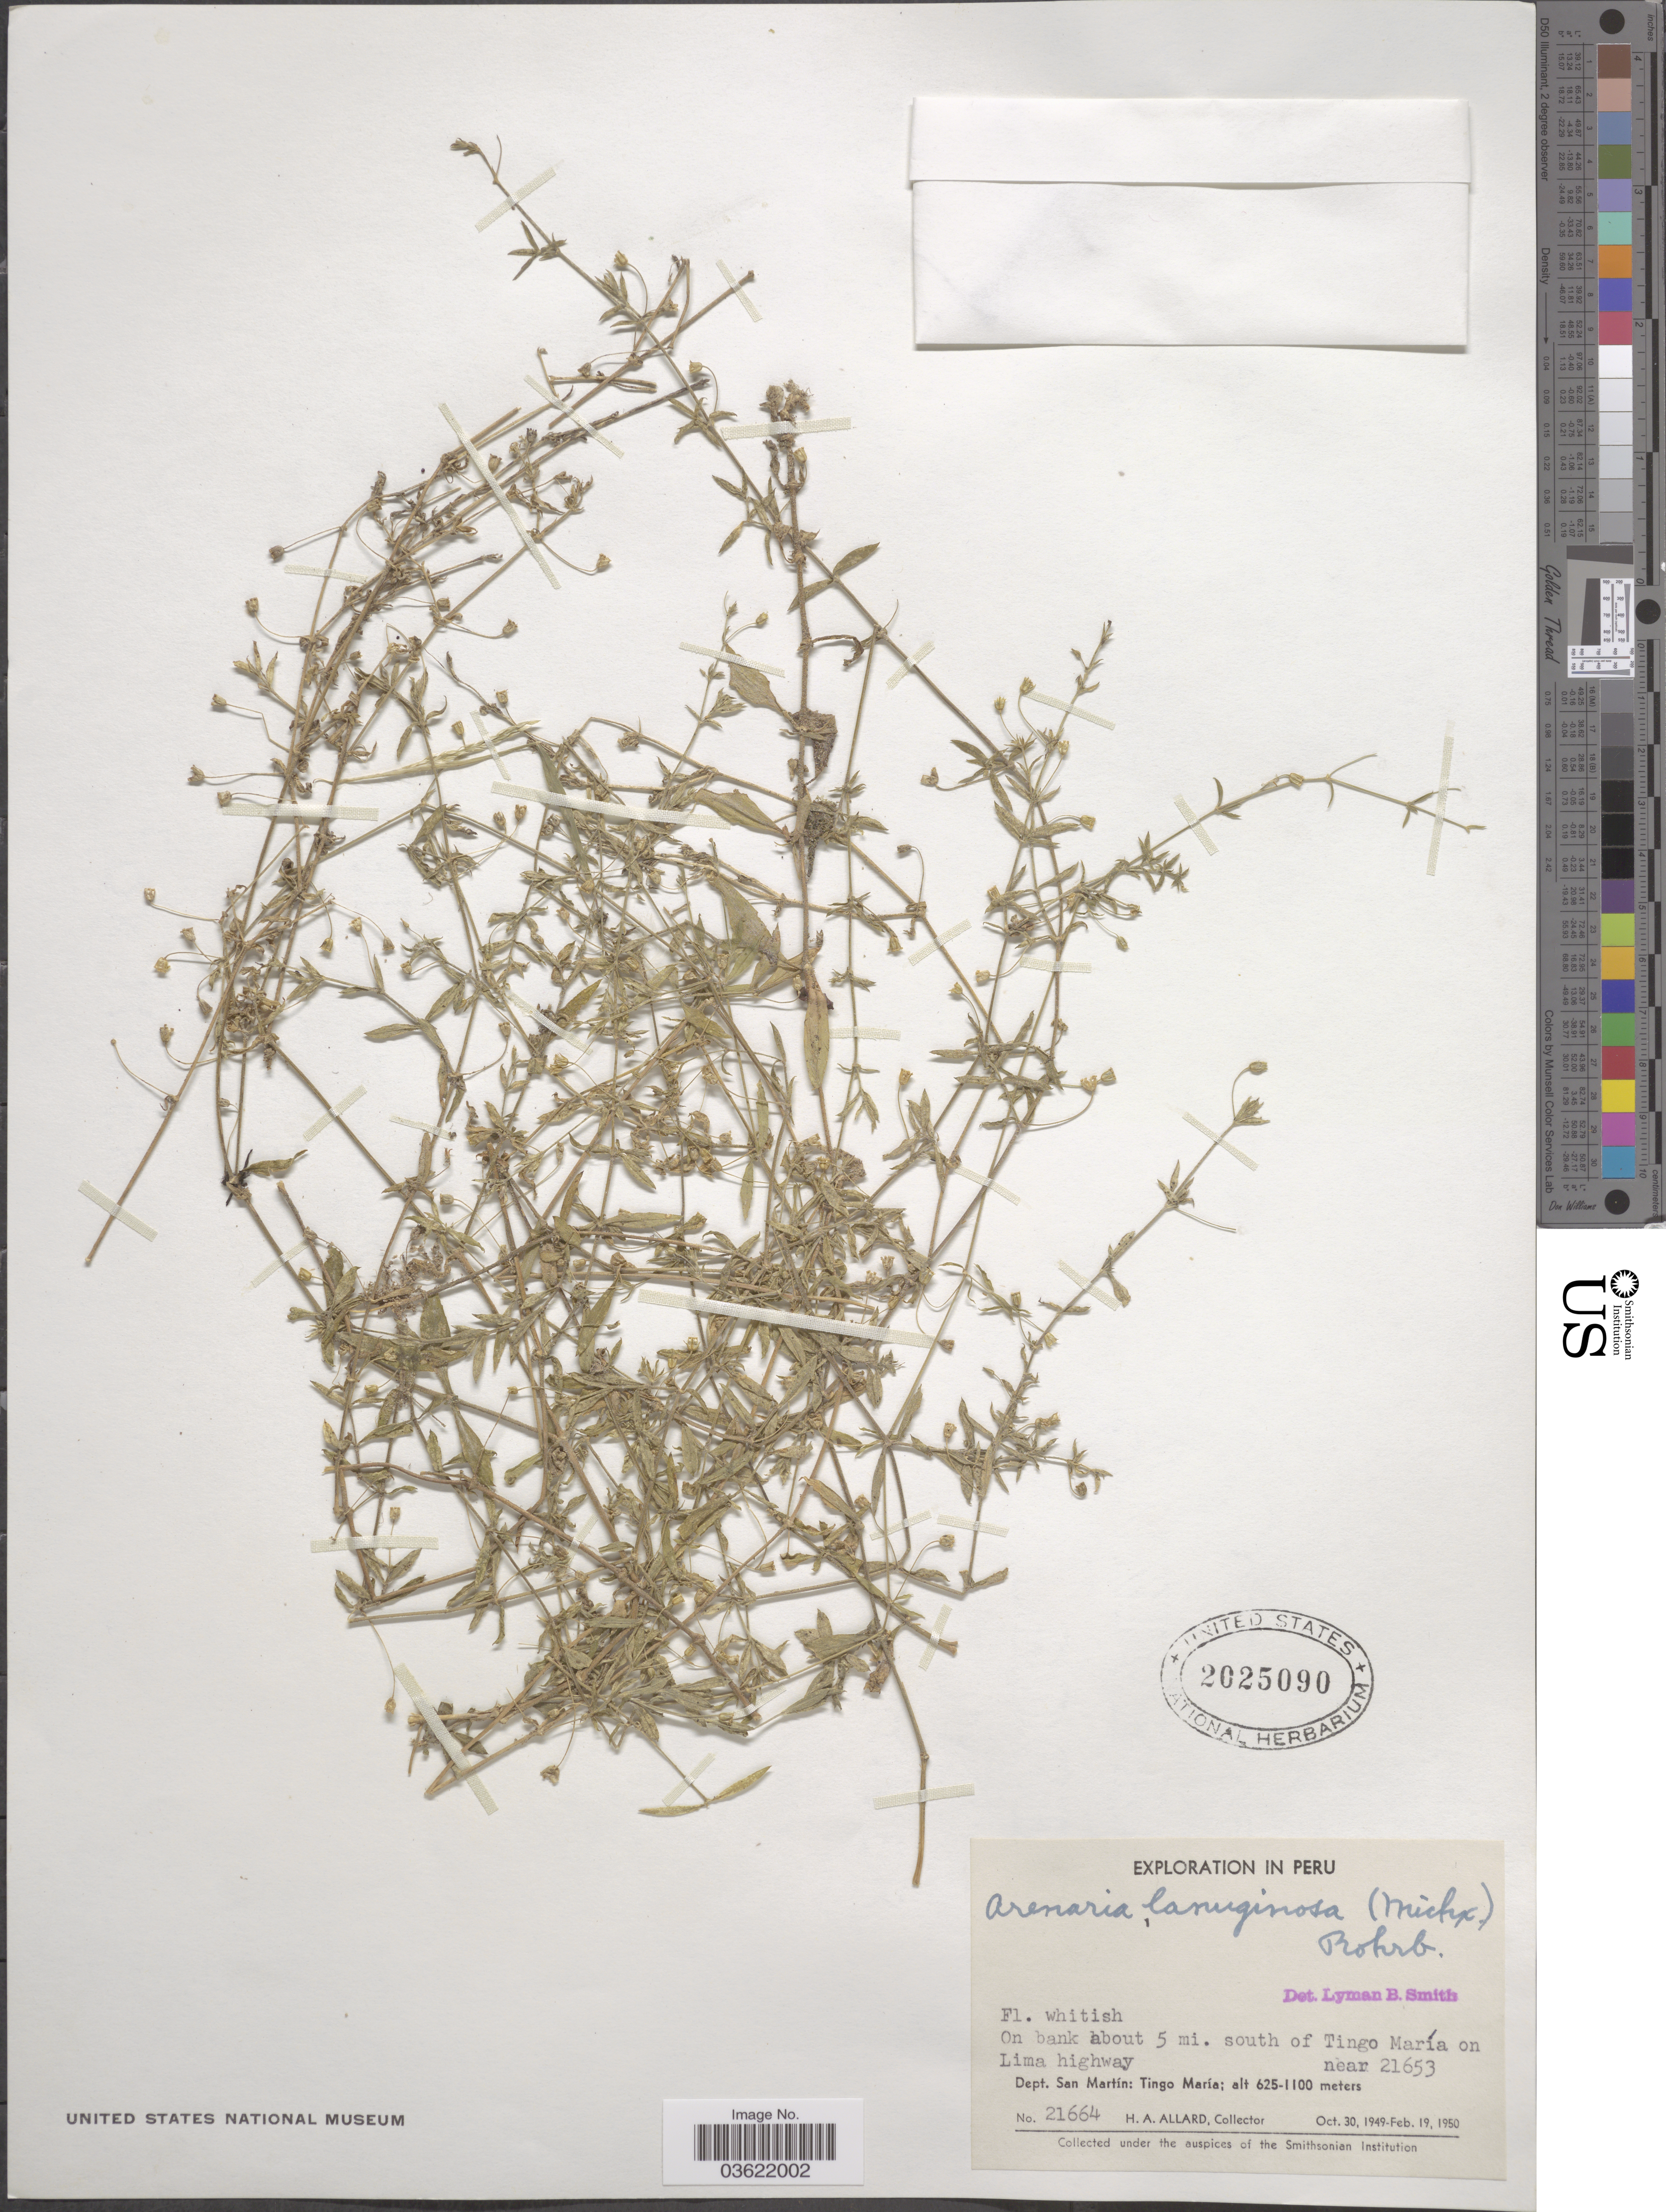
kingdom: Plantae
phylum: Tracheophyta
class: Magnoliopsida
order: Caryophyllales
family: Caryophyllaceae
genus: Arenaria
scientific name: Arenaria lanuginosa var. megalantha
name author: Rohrb.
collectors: H. A. Allard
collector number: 21664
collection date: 1949-10-30/1950-02-19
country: Peru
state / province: San Martín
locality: On bank about 5 mi. south of Tingo María on Lima highway. Dept. San Martín: Tingo María.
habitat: on highway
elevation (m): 625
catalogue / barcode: US 2025090